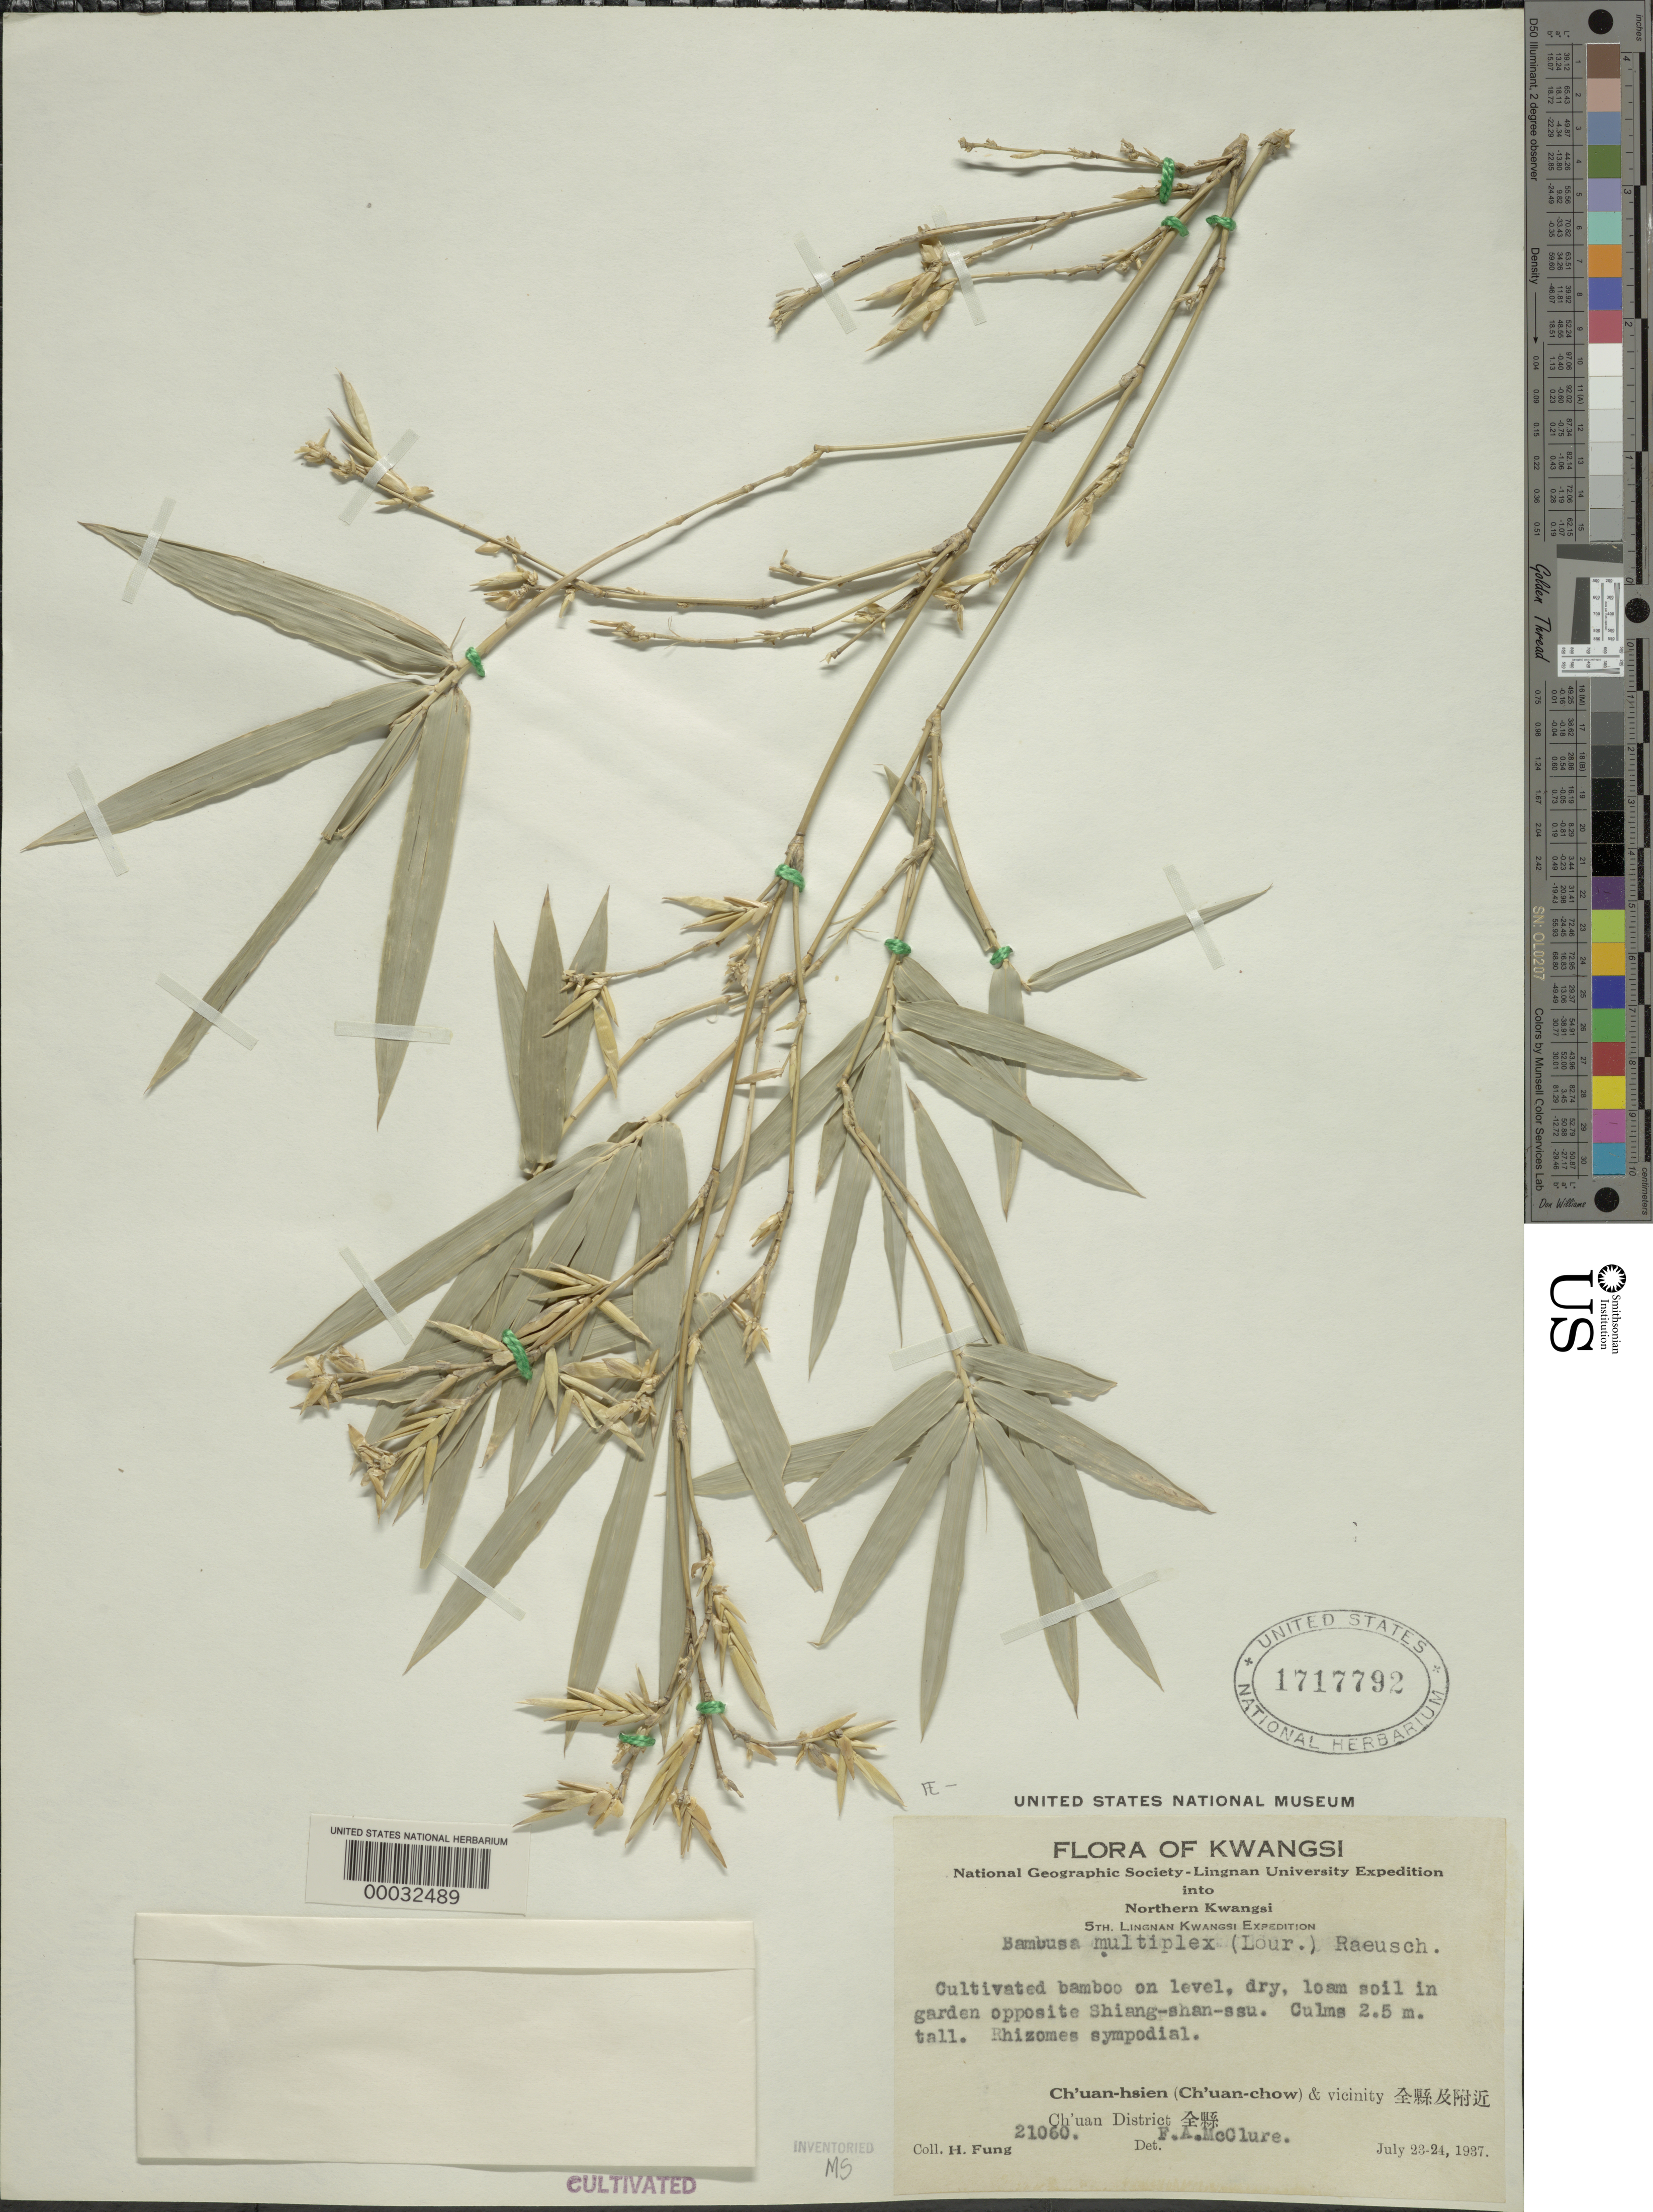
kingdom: Plantae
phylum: Tracheophyta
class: Liliopsida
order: Poales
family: Poaceae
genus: Bambusa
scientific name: Bambusa multiplex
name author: (Lour.) Raeusch. ex Schult. & Schult. f.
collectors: H. L. Fung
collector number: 21060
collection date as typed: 23 Jul 1937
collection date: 1937-07-23/1937-07-24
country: China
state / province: Guangxi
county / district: Chuan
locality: C'uan-hsien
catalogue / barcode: US 1717792